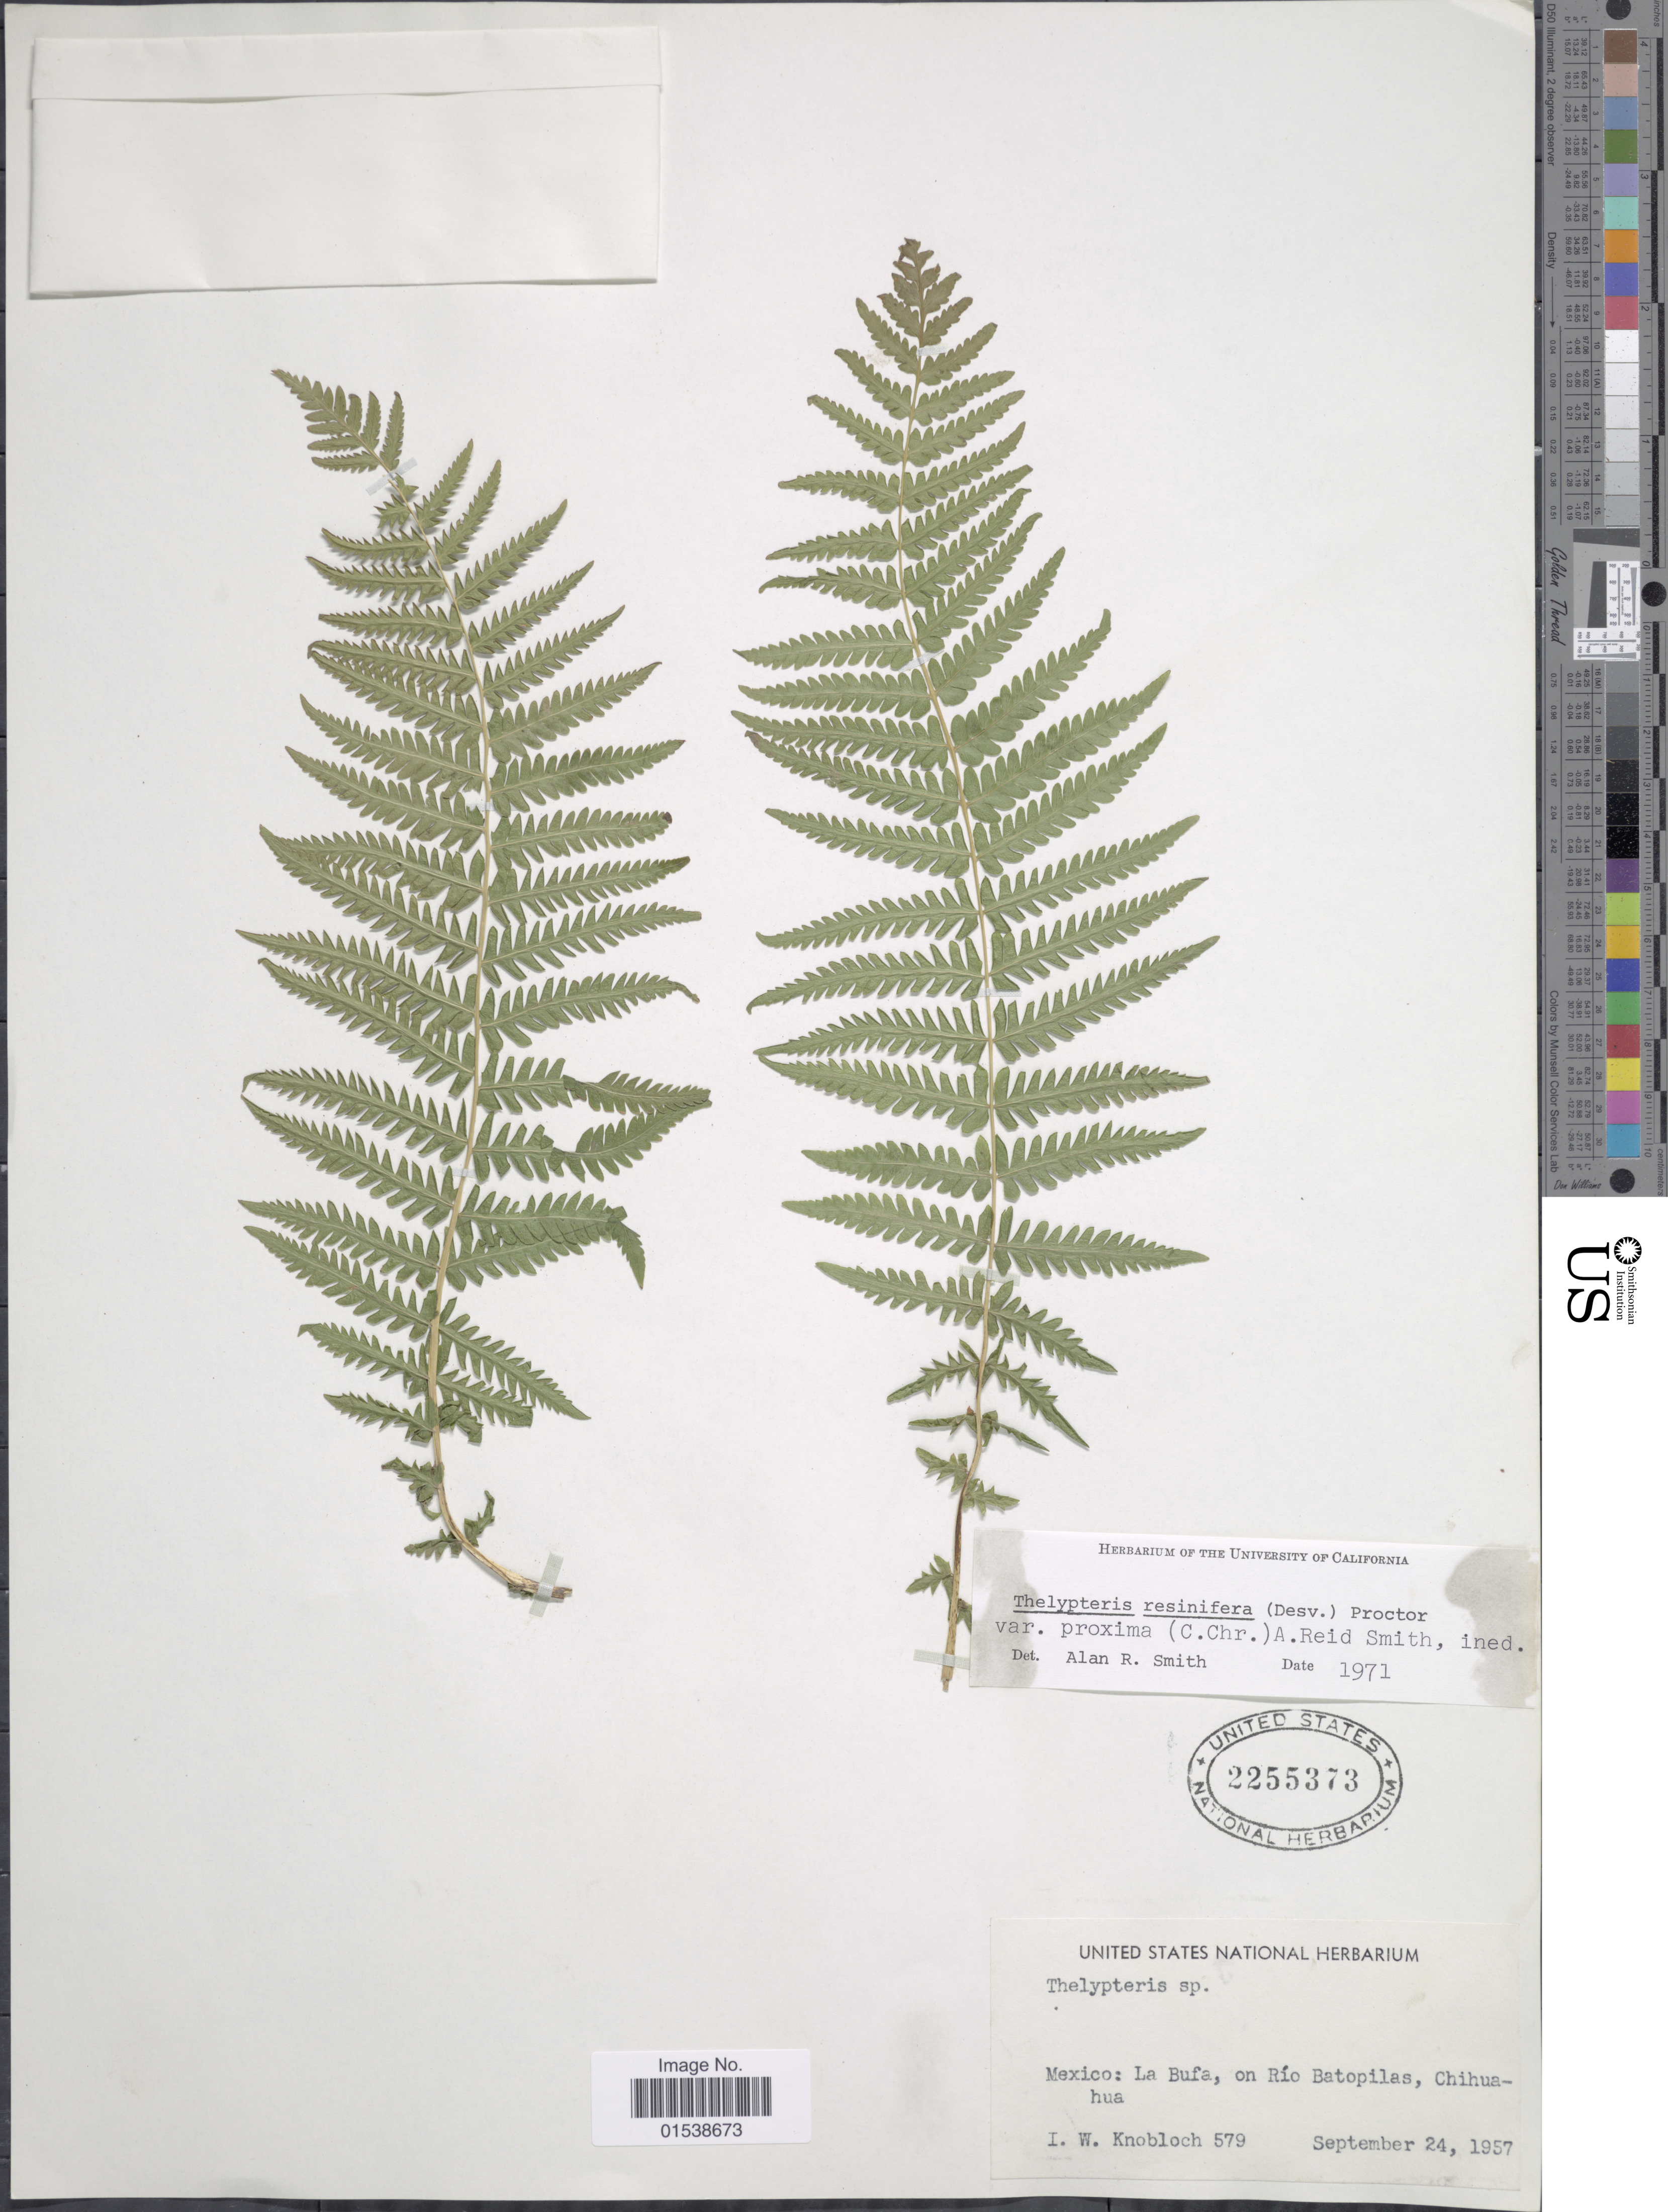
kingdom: Plantae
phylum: Tracheophyta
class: Polypodiopsida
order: Polypodiales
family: Thelypteridaceae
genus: Amauropelta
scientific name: Amauropelta resinifera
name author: (Desv.) Pic. Serm.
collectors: I. W. Knobloch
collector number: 579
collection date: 1957-09-24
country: Mexico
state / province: Chihuahua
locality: Mexico: La Bufa, on Rio Batopilas, Chihuahua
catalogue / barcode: US 2255373